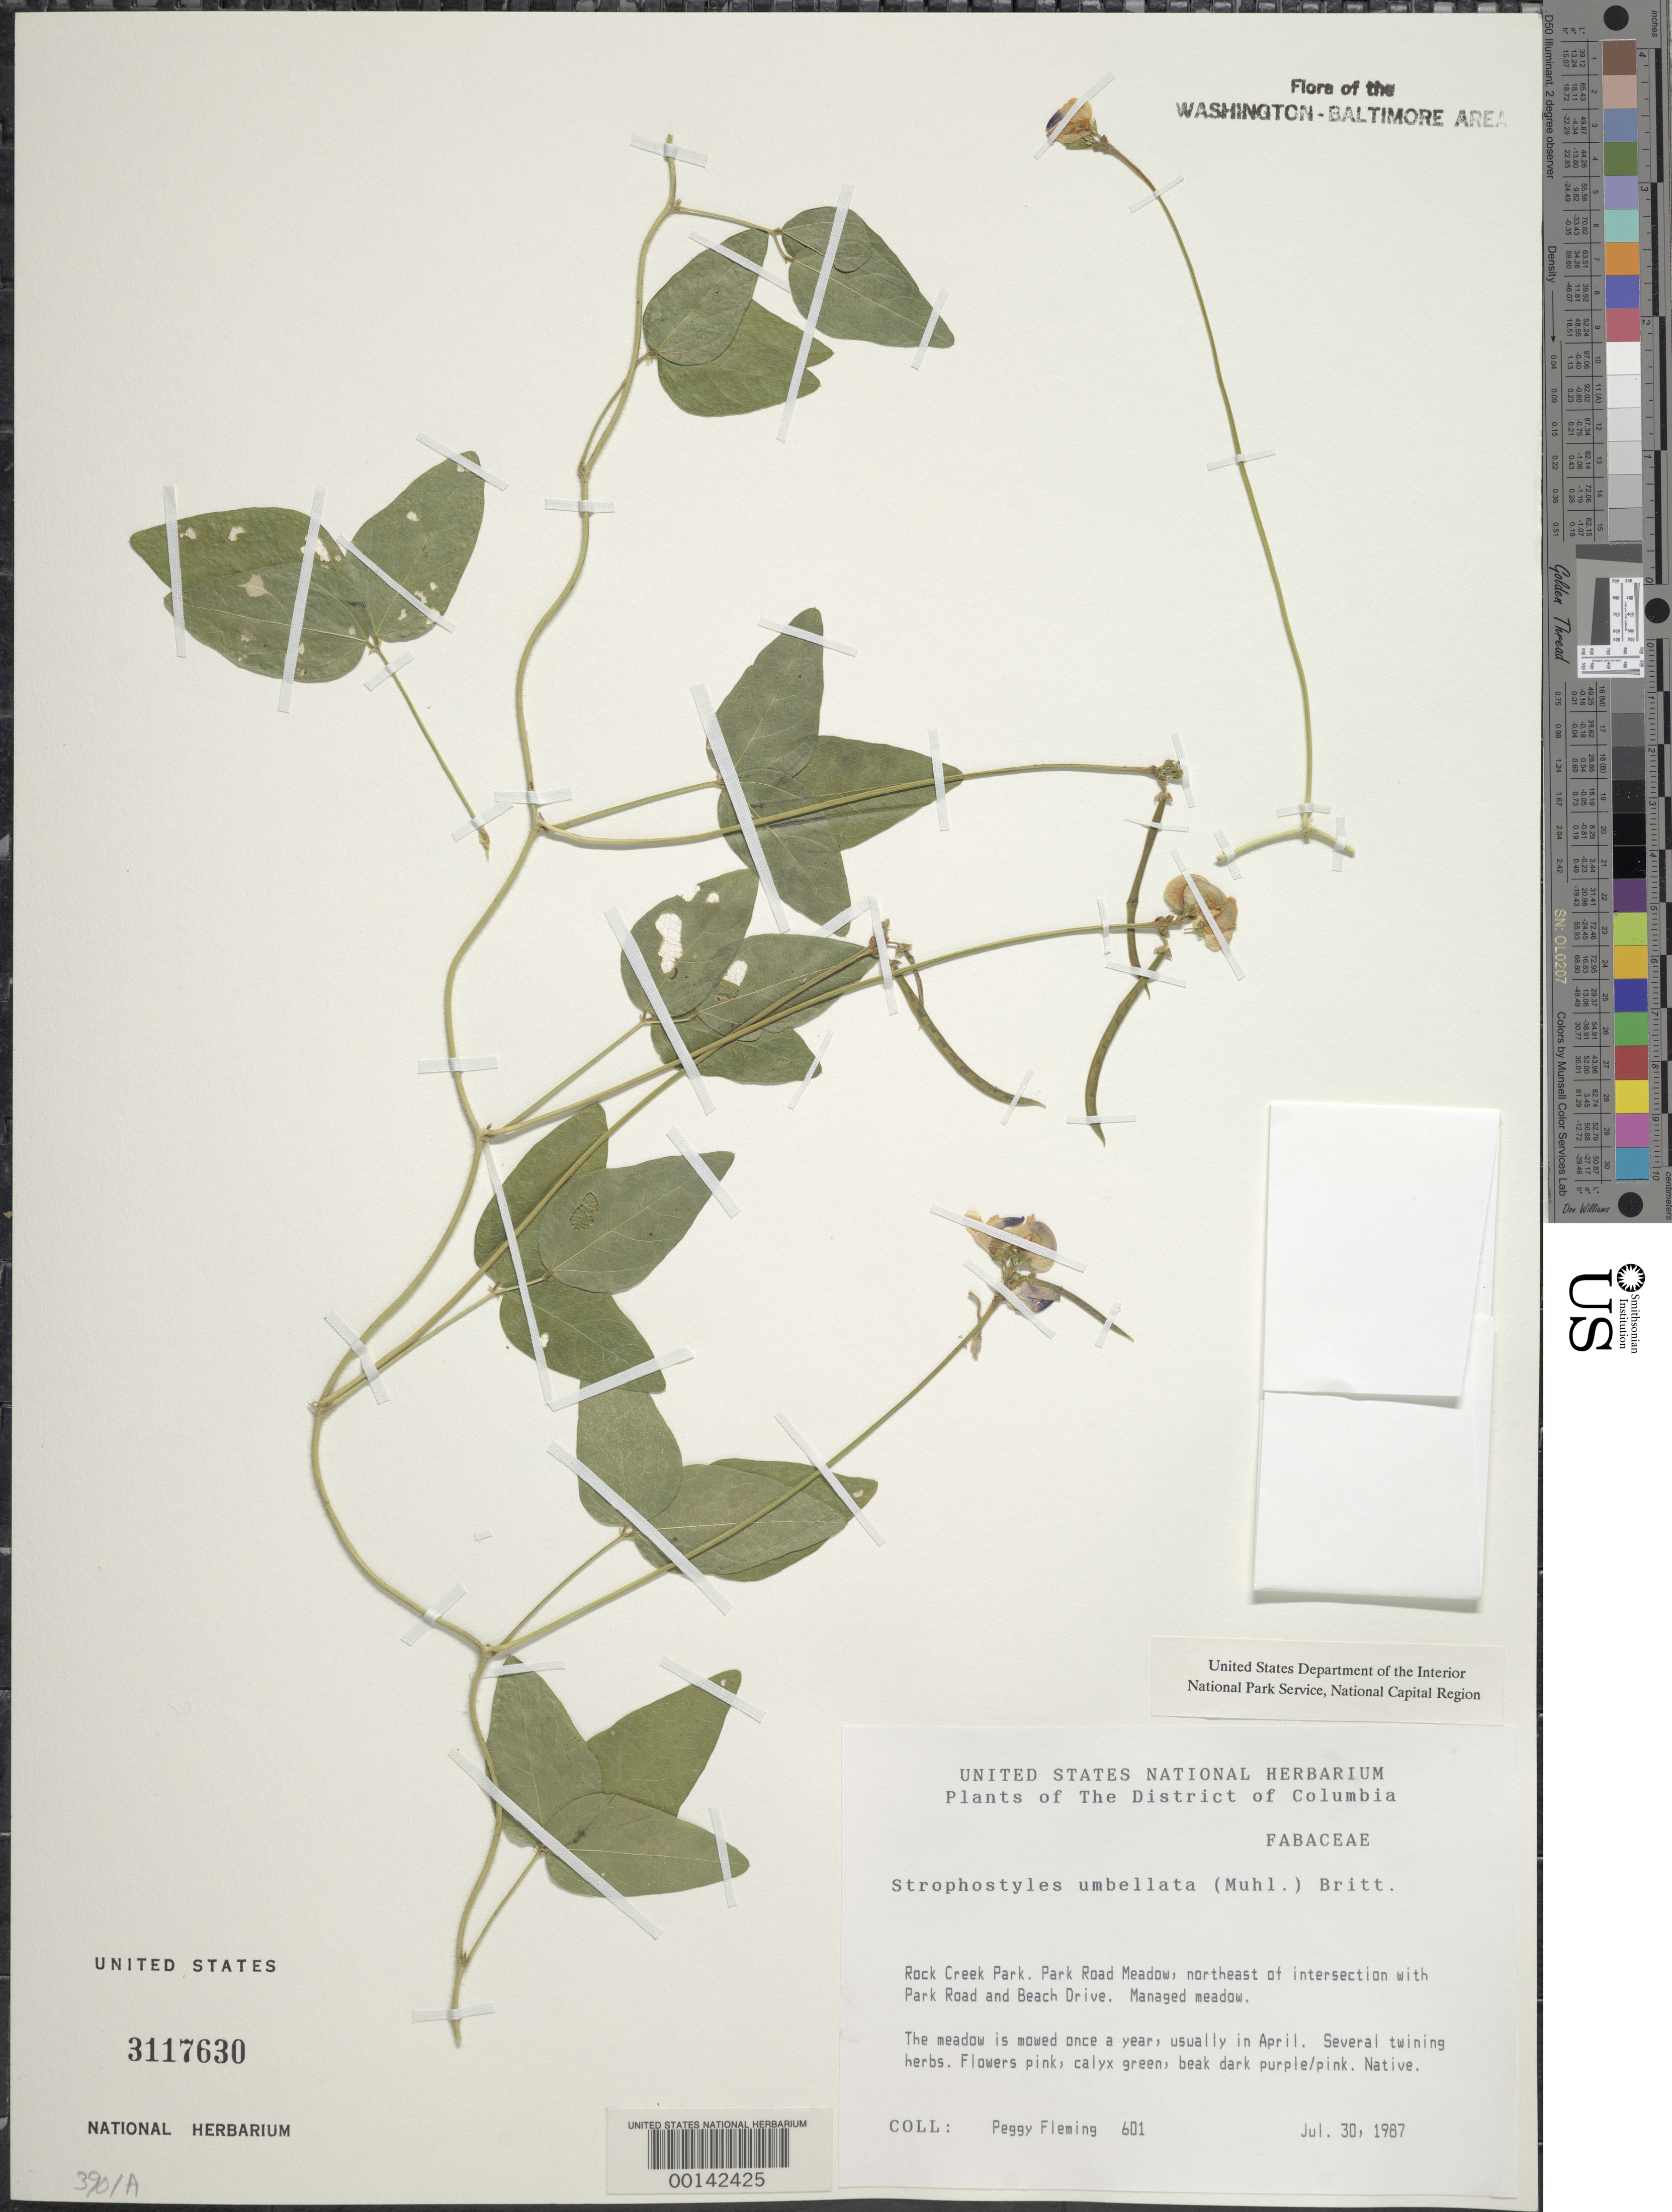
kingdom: Plantae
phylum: Tracheophyta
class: Magnoliopsida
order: Fabales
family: Fabaceae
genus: Strophostyles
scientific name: Strophostyles umbellata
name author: (Muhl. ex Willd.) Britton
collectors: P. Fleming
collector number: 601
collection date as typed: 30 Jul 1987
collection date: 1987-07-30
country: United States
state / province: District of Columbia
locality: Rock Creek Park. Park Road meadow, northeast of intersection with Park Road and Beach Drive. Rock Creek Park and vicinity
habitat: Managed meadow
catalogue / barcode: US 3117630